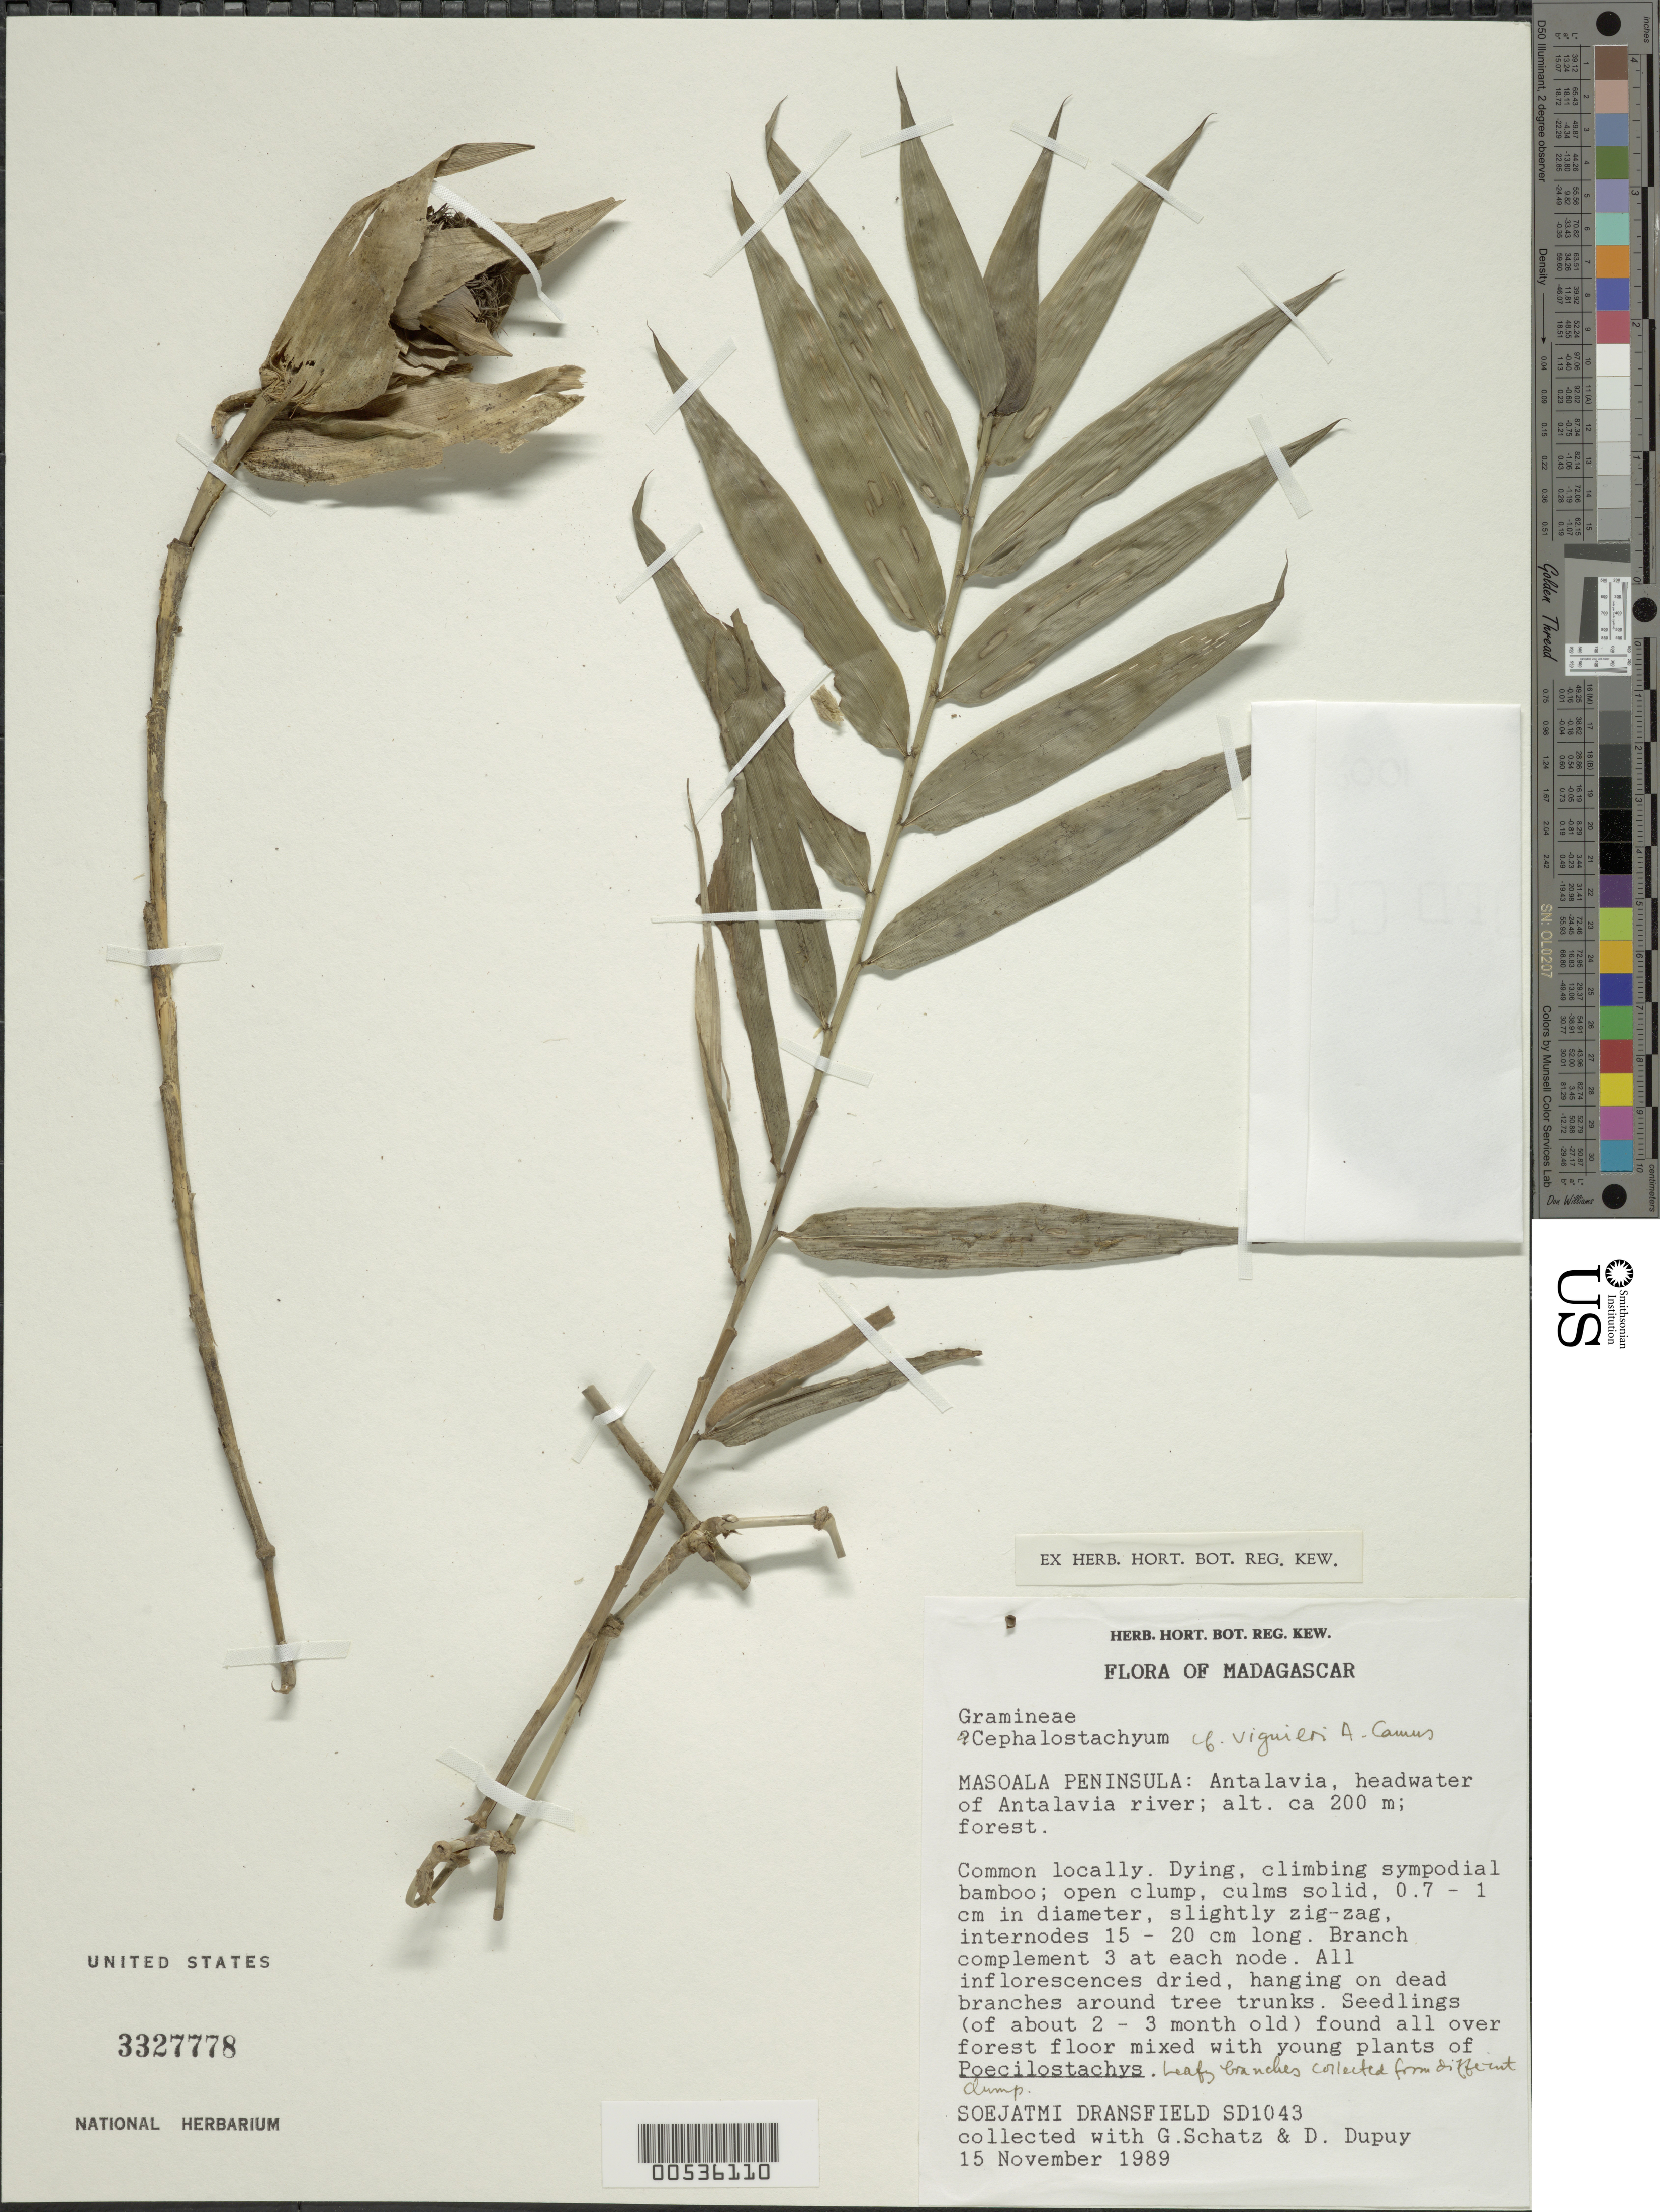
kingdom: Plantae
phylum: Tracheophyta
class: Liliopsida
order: Poales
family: Poaceae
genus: Cephalostachyum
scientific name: Cephalostachyum viguieri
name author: A. Camus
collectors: S. Dransfield, G. Schatz & D. Du Puy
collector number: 1043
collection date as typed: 15 Nov 1989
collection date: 1989-11-15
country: Madagascar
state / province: Analanjirofo / Sava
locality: Masoala peninsula, antalavia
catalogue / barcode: US 3327778